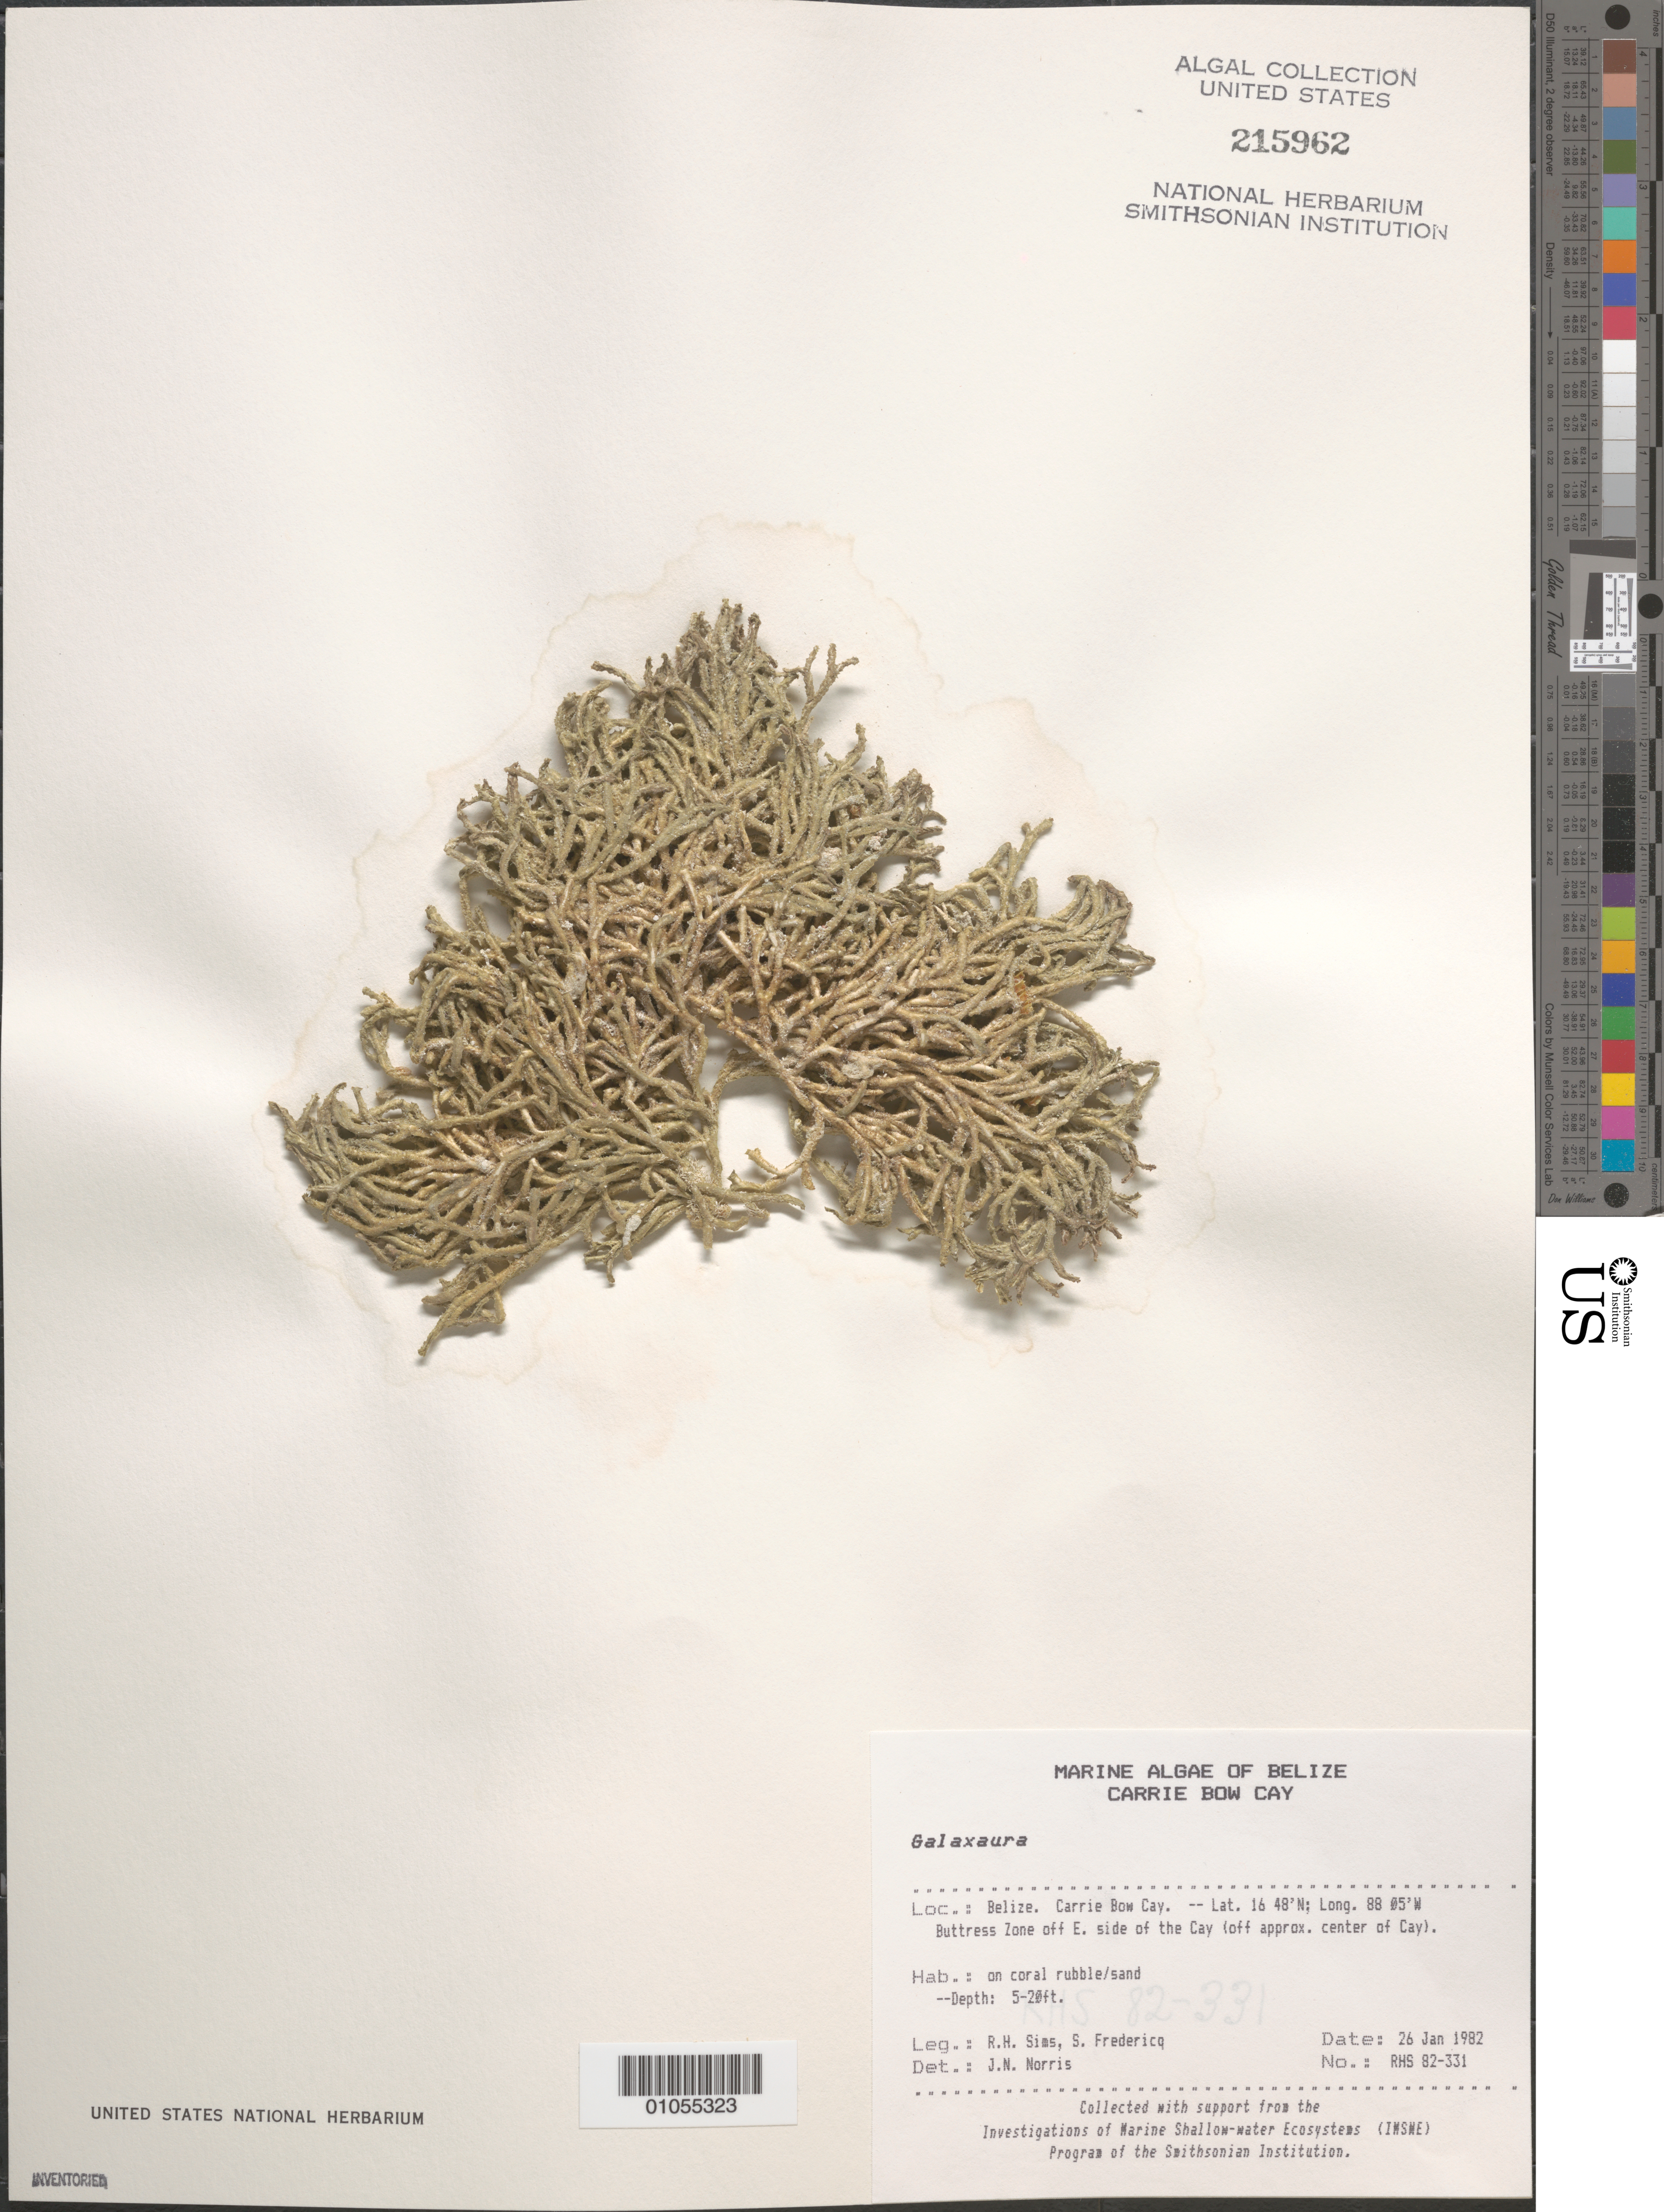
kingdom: Plantae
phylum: Rhodophyta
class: Florideophyceae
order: Nemaliales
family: Galaxauraceae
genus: Galaxaura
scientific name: Galaxaura sp.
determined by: Norris, James N.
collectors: R. H. Sims & S. Fredericq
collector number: RHS 82-331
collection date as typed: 26 Jan 1982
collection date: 1982-01-26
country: Belize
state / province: Stann Creek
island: Carrie Bow Cay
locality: Off east side of the cay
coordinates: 16 48'N, 88 05'W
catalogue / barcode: US 215962